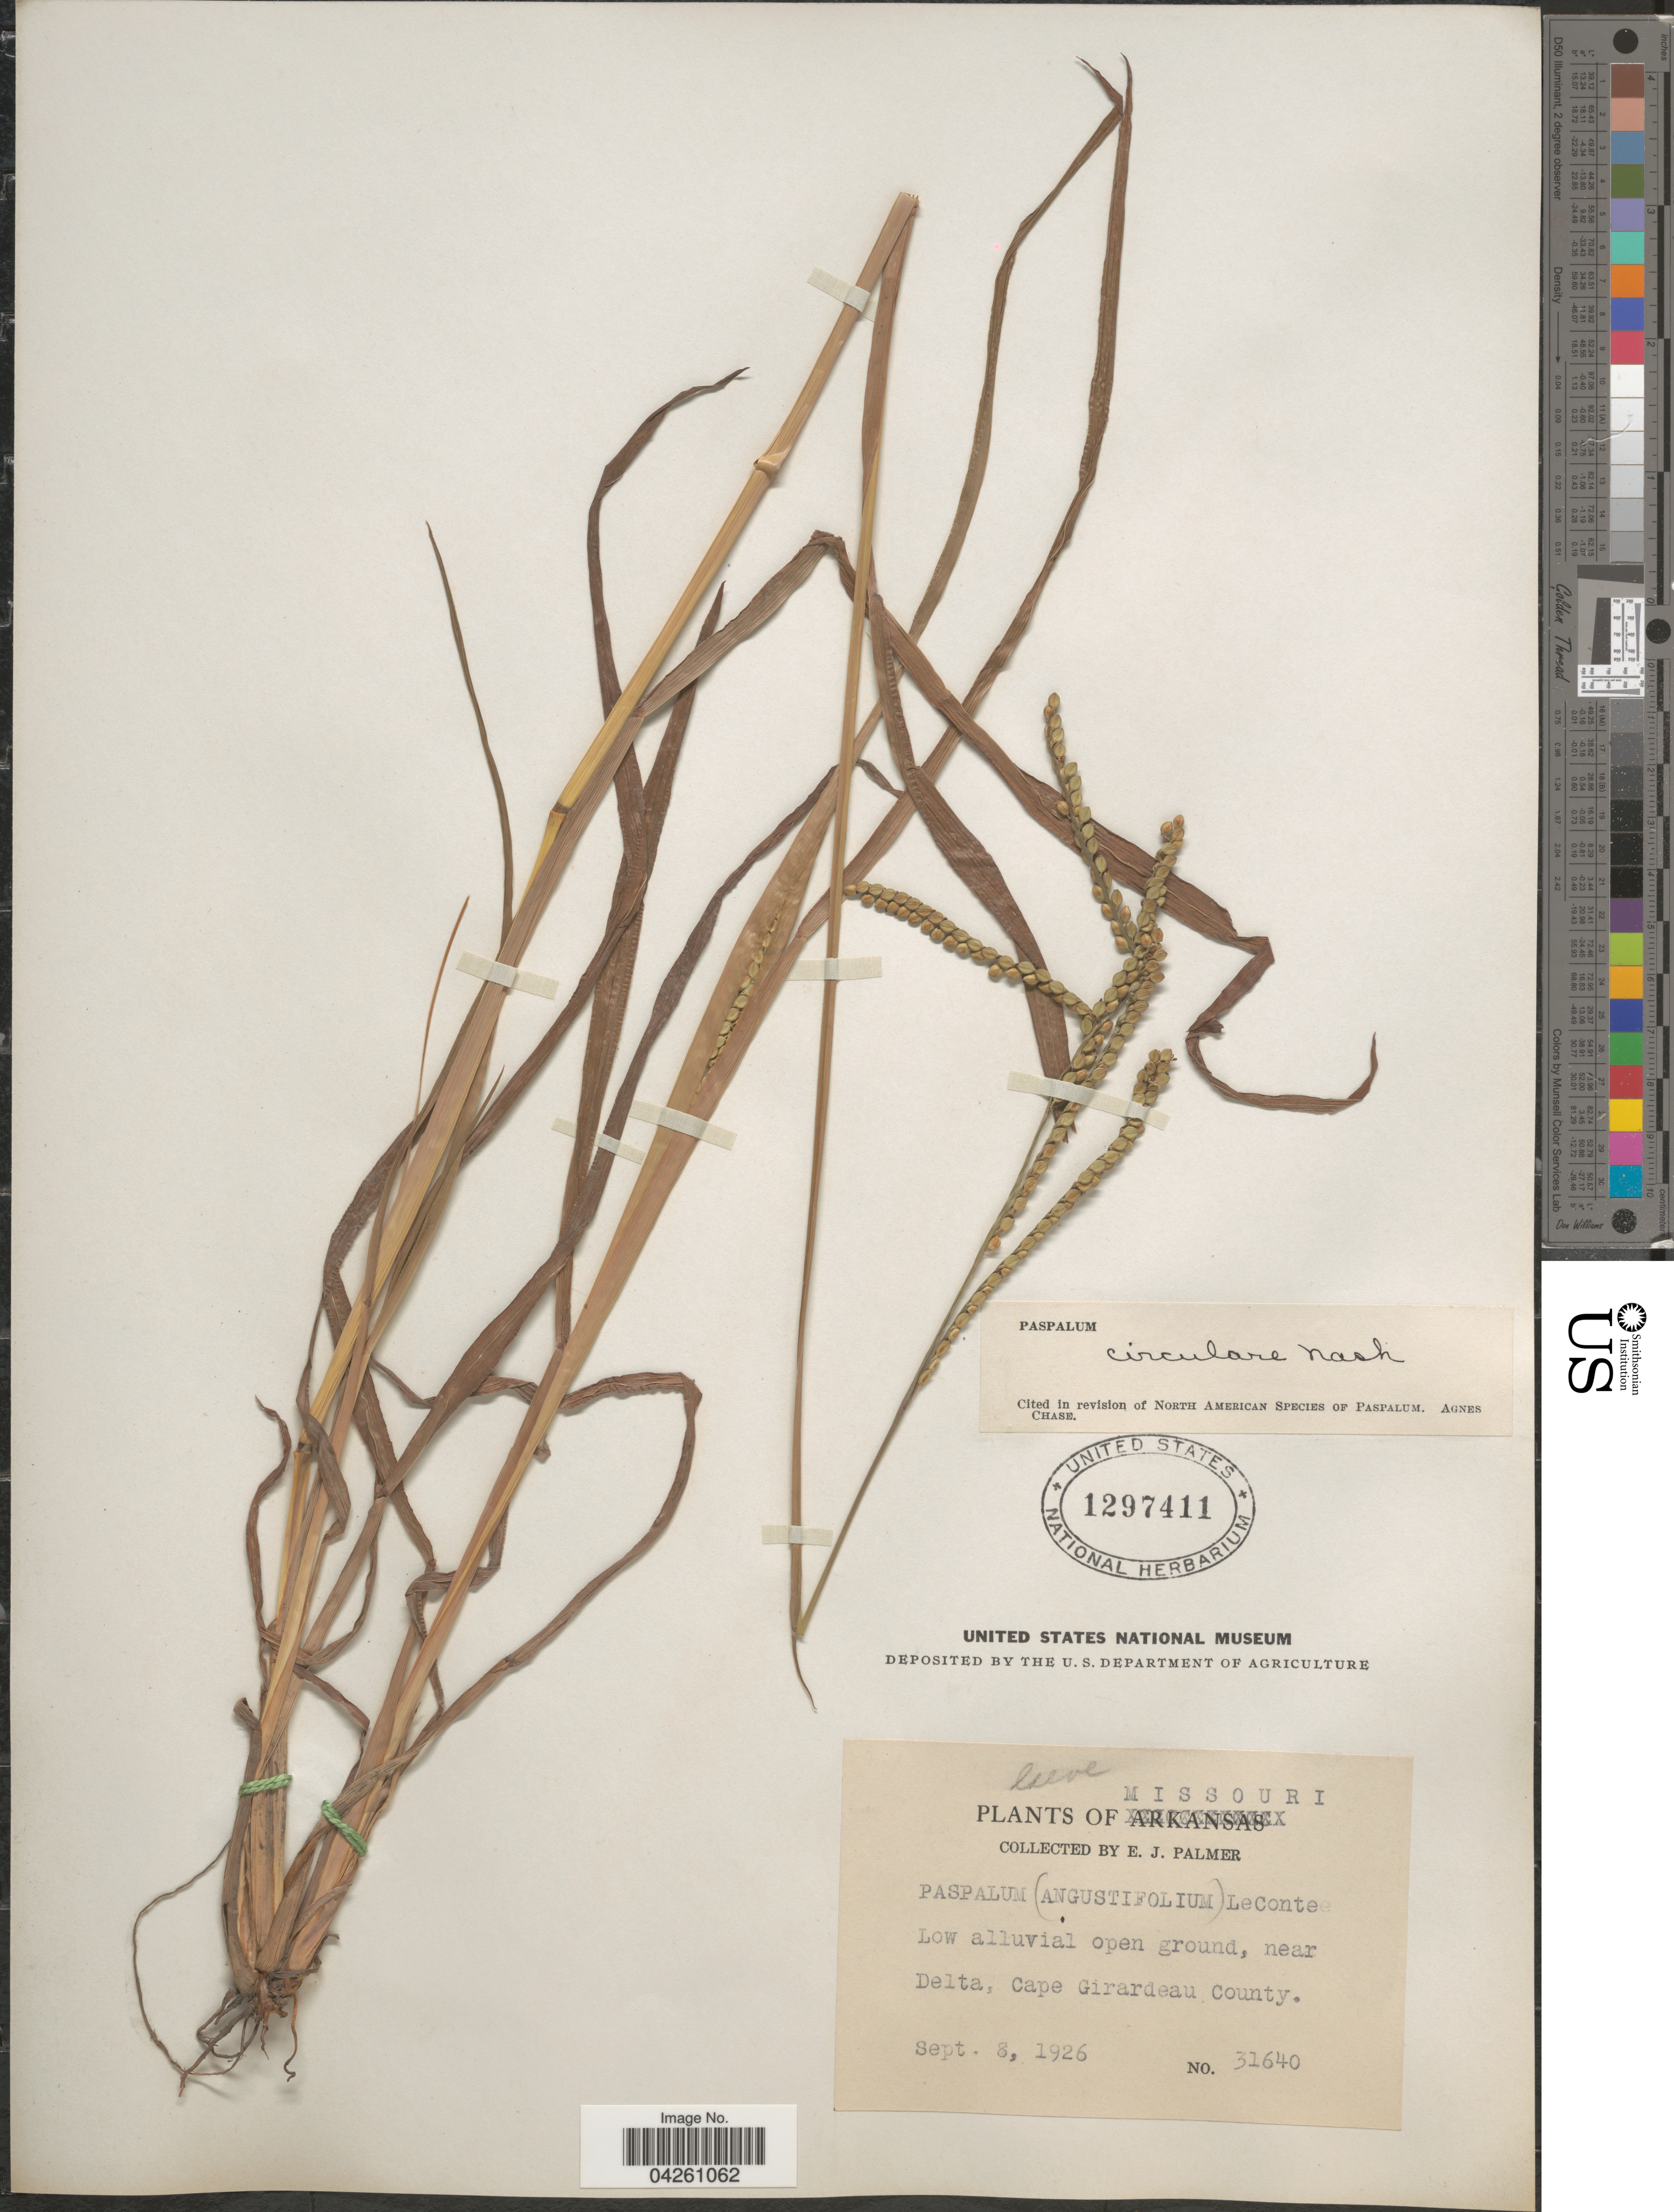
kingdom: Plantae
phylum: Tracheophyta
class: Liliopsida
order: Poales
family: Poaceae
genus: Paspalum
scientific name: Paspalum circulare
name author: Nash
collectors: E. J. Palmer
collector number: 31640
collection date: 1926-09-08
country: United States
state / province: Missouri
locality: Low alluvial open ground, near Delta, Cape Girardeau County.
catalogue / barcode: US 1297411